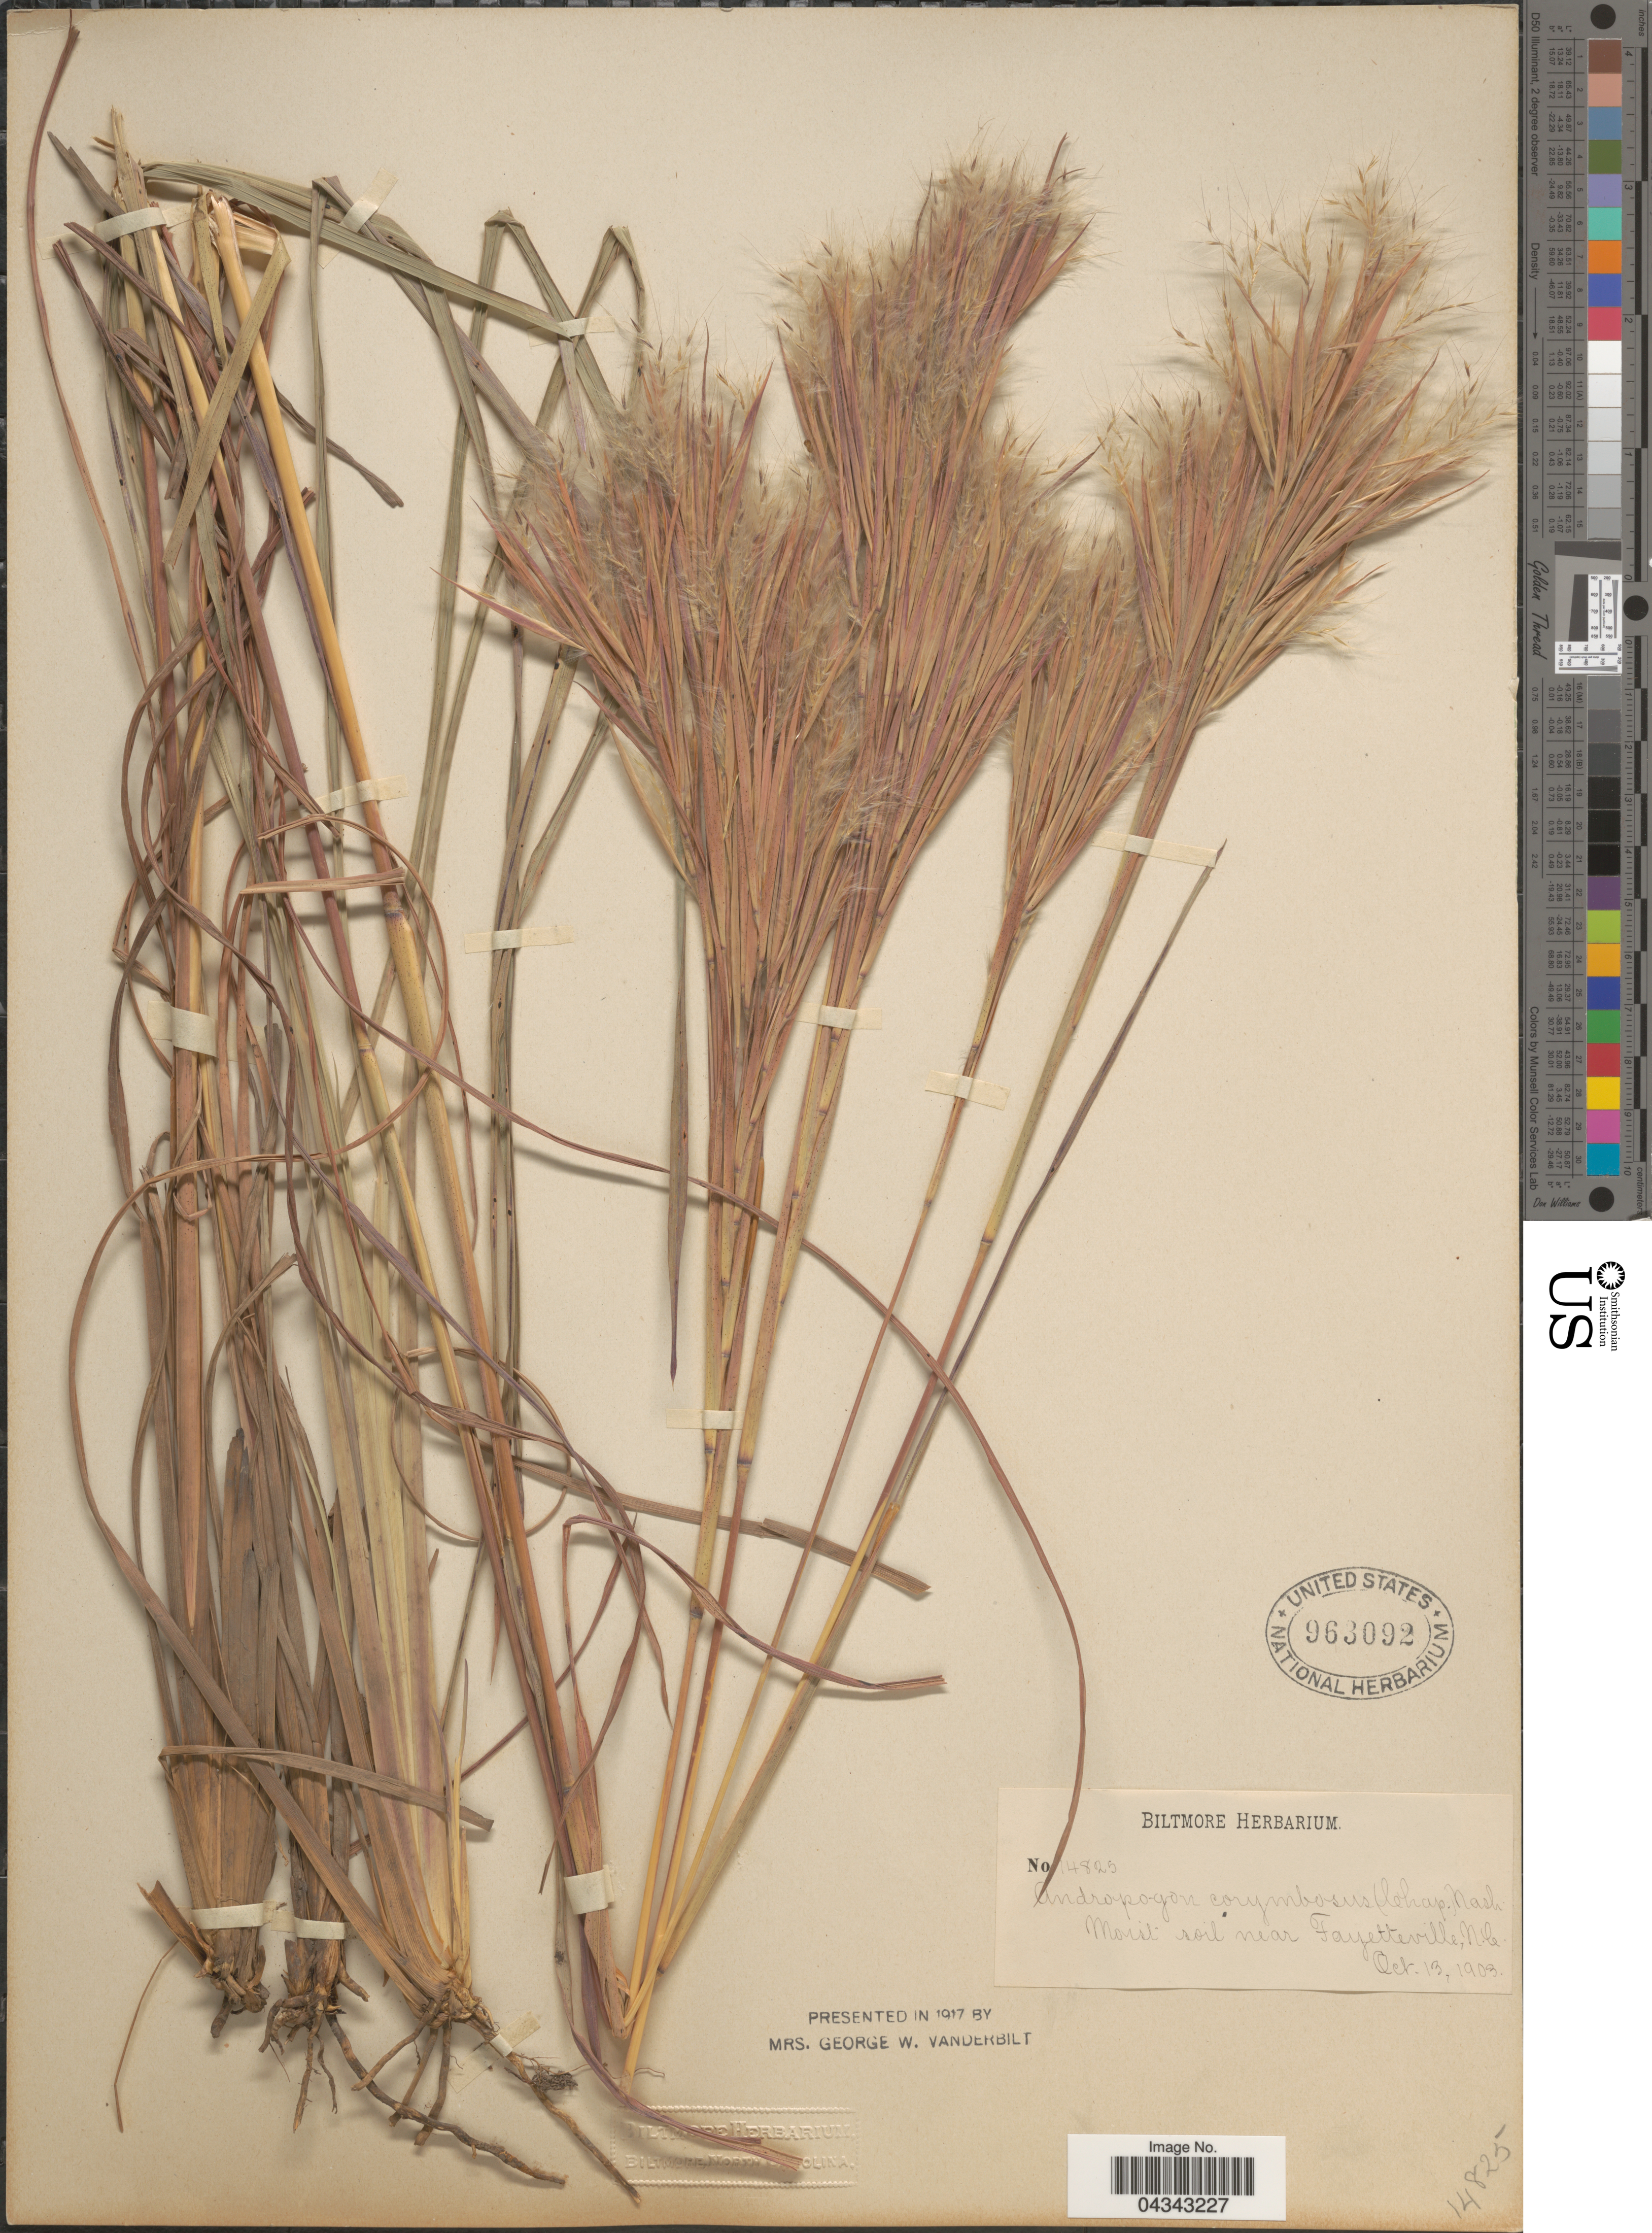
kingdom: Plantae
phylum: Tracheophyta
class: Liliopsida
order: Poales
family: Poaceae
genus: Andropogon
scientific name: Andropogon glomeratus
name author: (Walter) Britton, Stearns & Poggenb.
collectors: ex herb. Biltmore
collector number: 14825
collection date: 1903-10-13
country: United States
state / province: North Carolina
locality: Moist soil near Fayetteville.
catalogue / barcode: US 963092